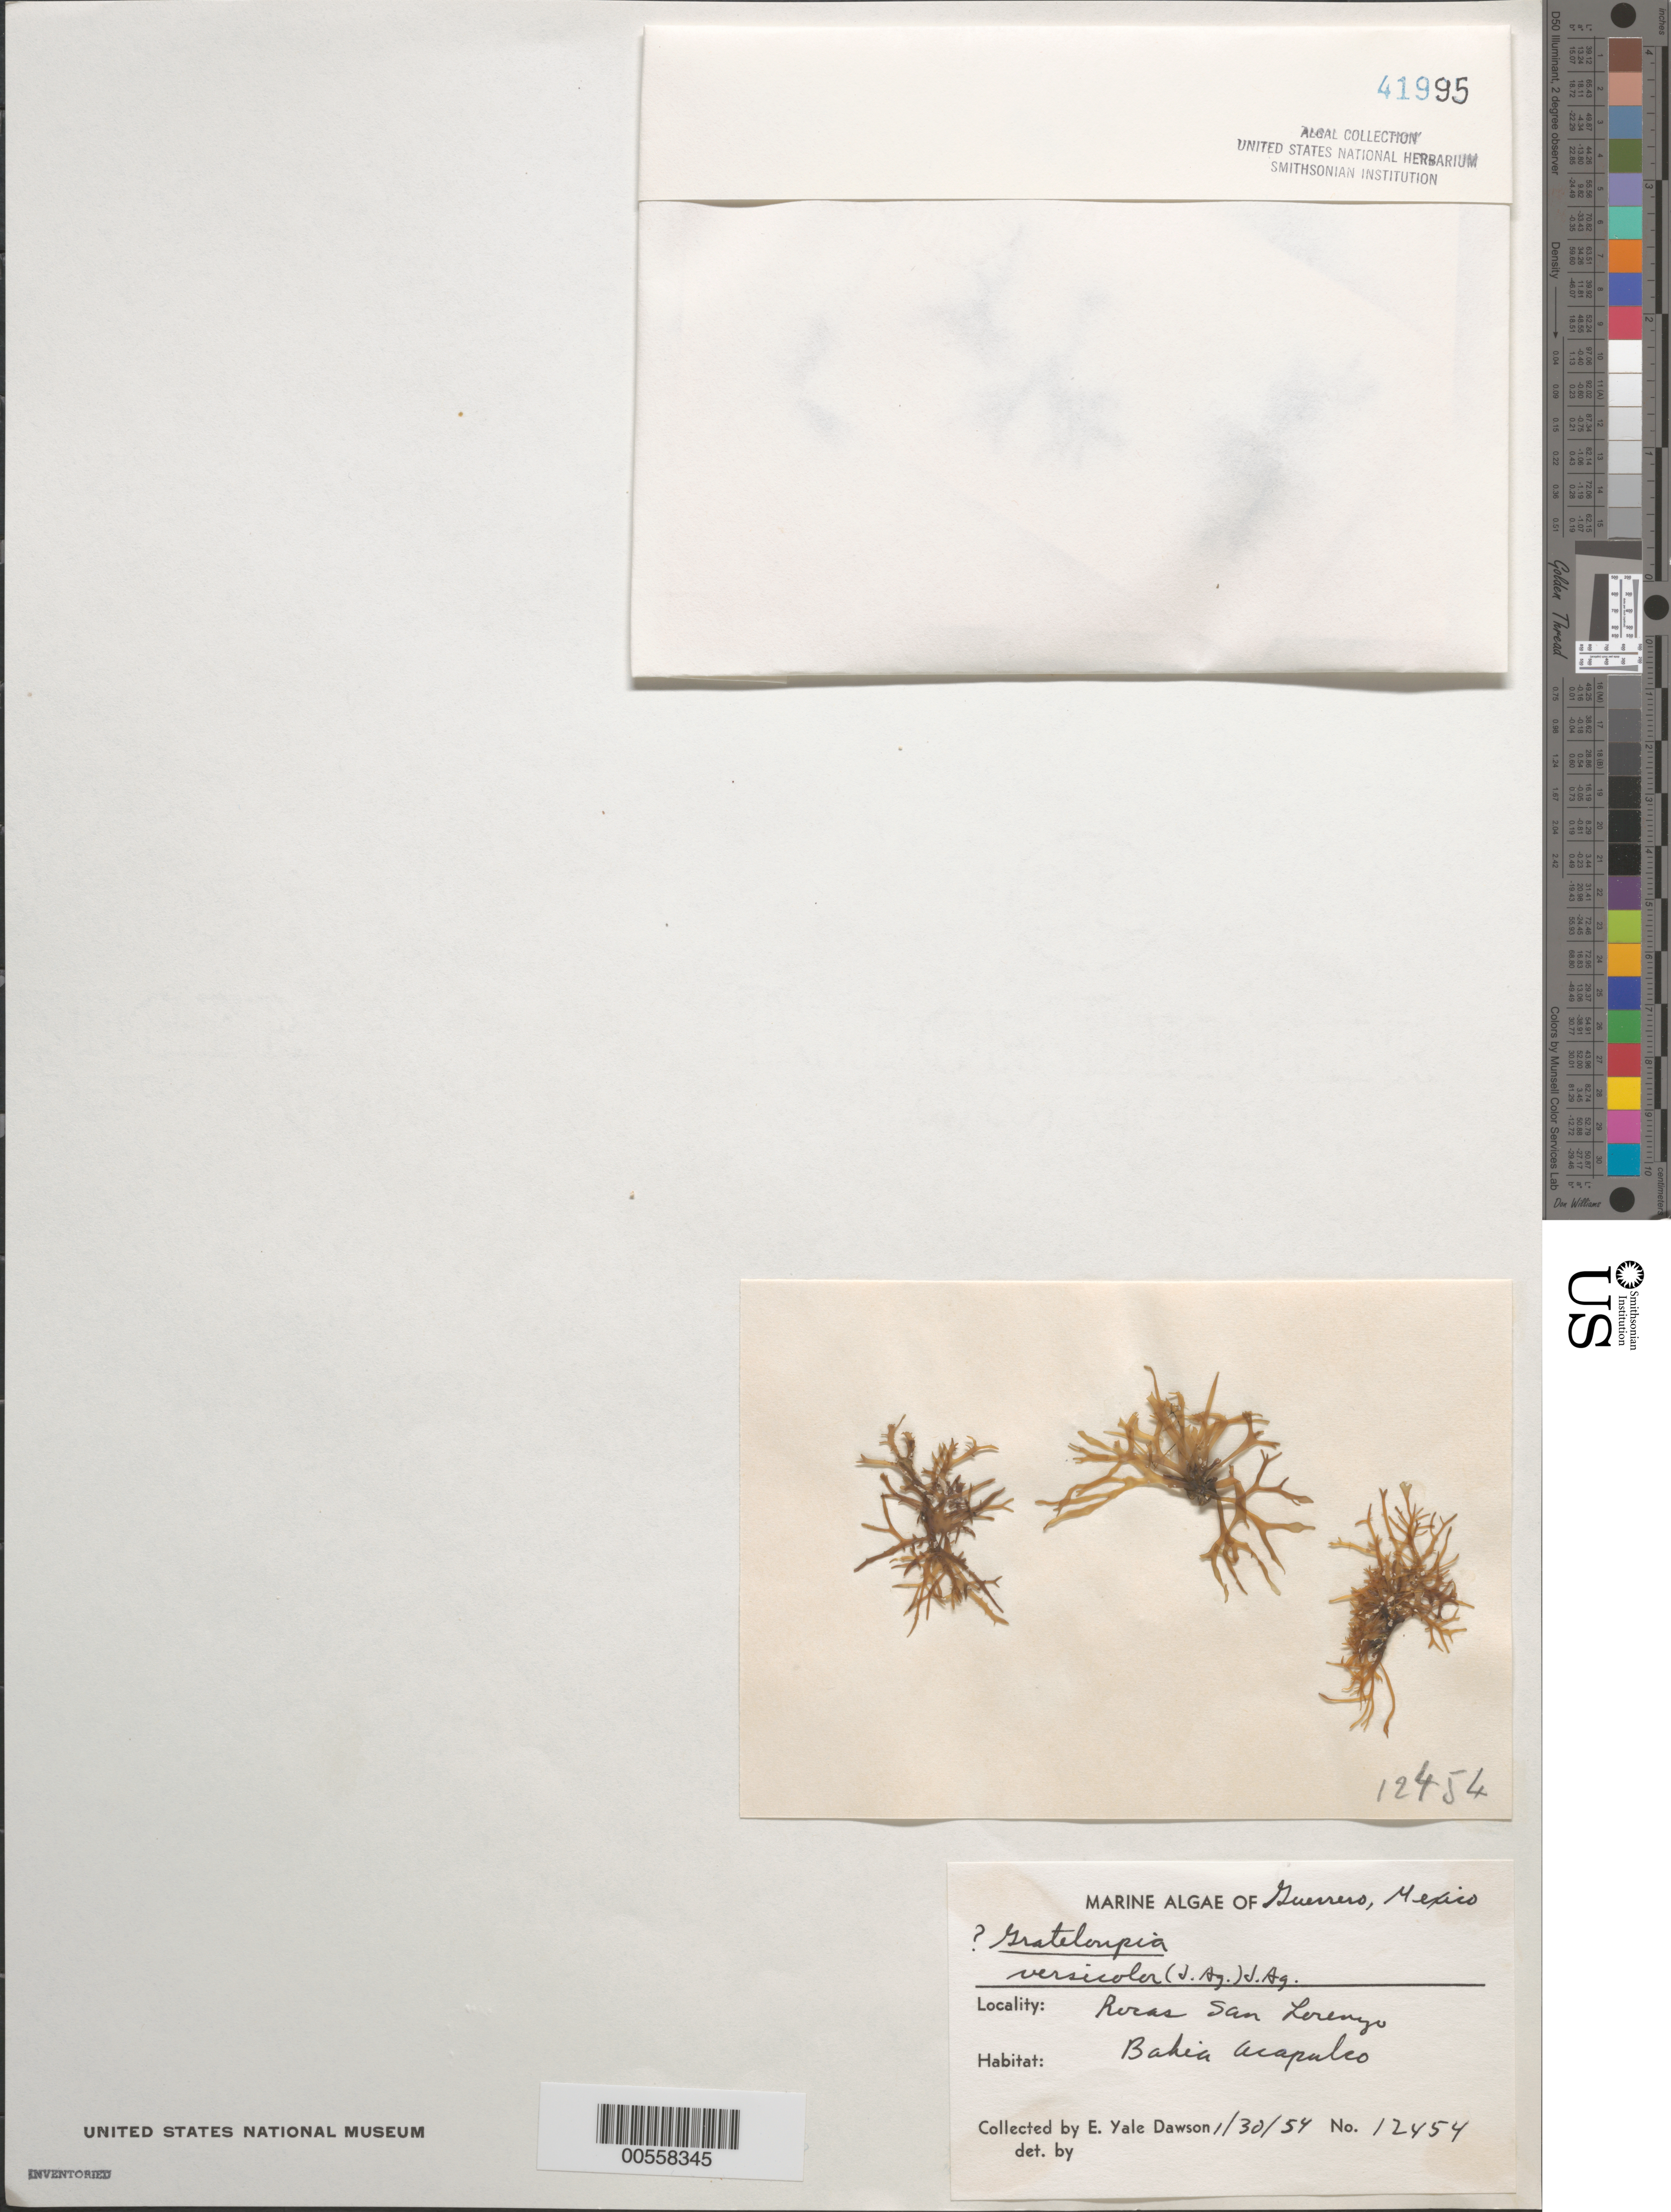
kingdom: Plantae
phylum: Rhodophyta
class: Florideophyceae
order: Halymeniales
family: Halymeniaceae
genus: Grateloupia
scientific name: Grateloupia versicolor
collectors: E. Y. Dawson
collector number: EYD 12454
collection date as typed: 30 Jan 1954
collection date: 1954-01-30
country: Mexico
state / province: Guerrero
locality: Rocas San Lorenzo, Bahia Acapulco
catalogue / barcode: US 41995